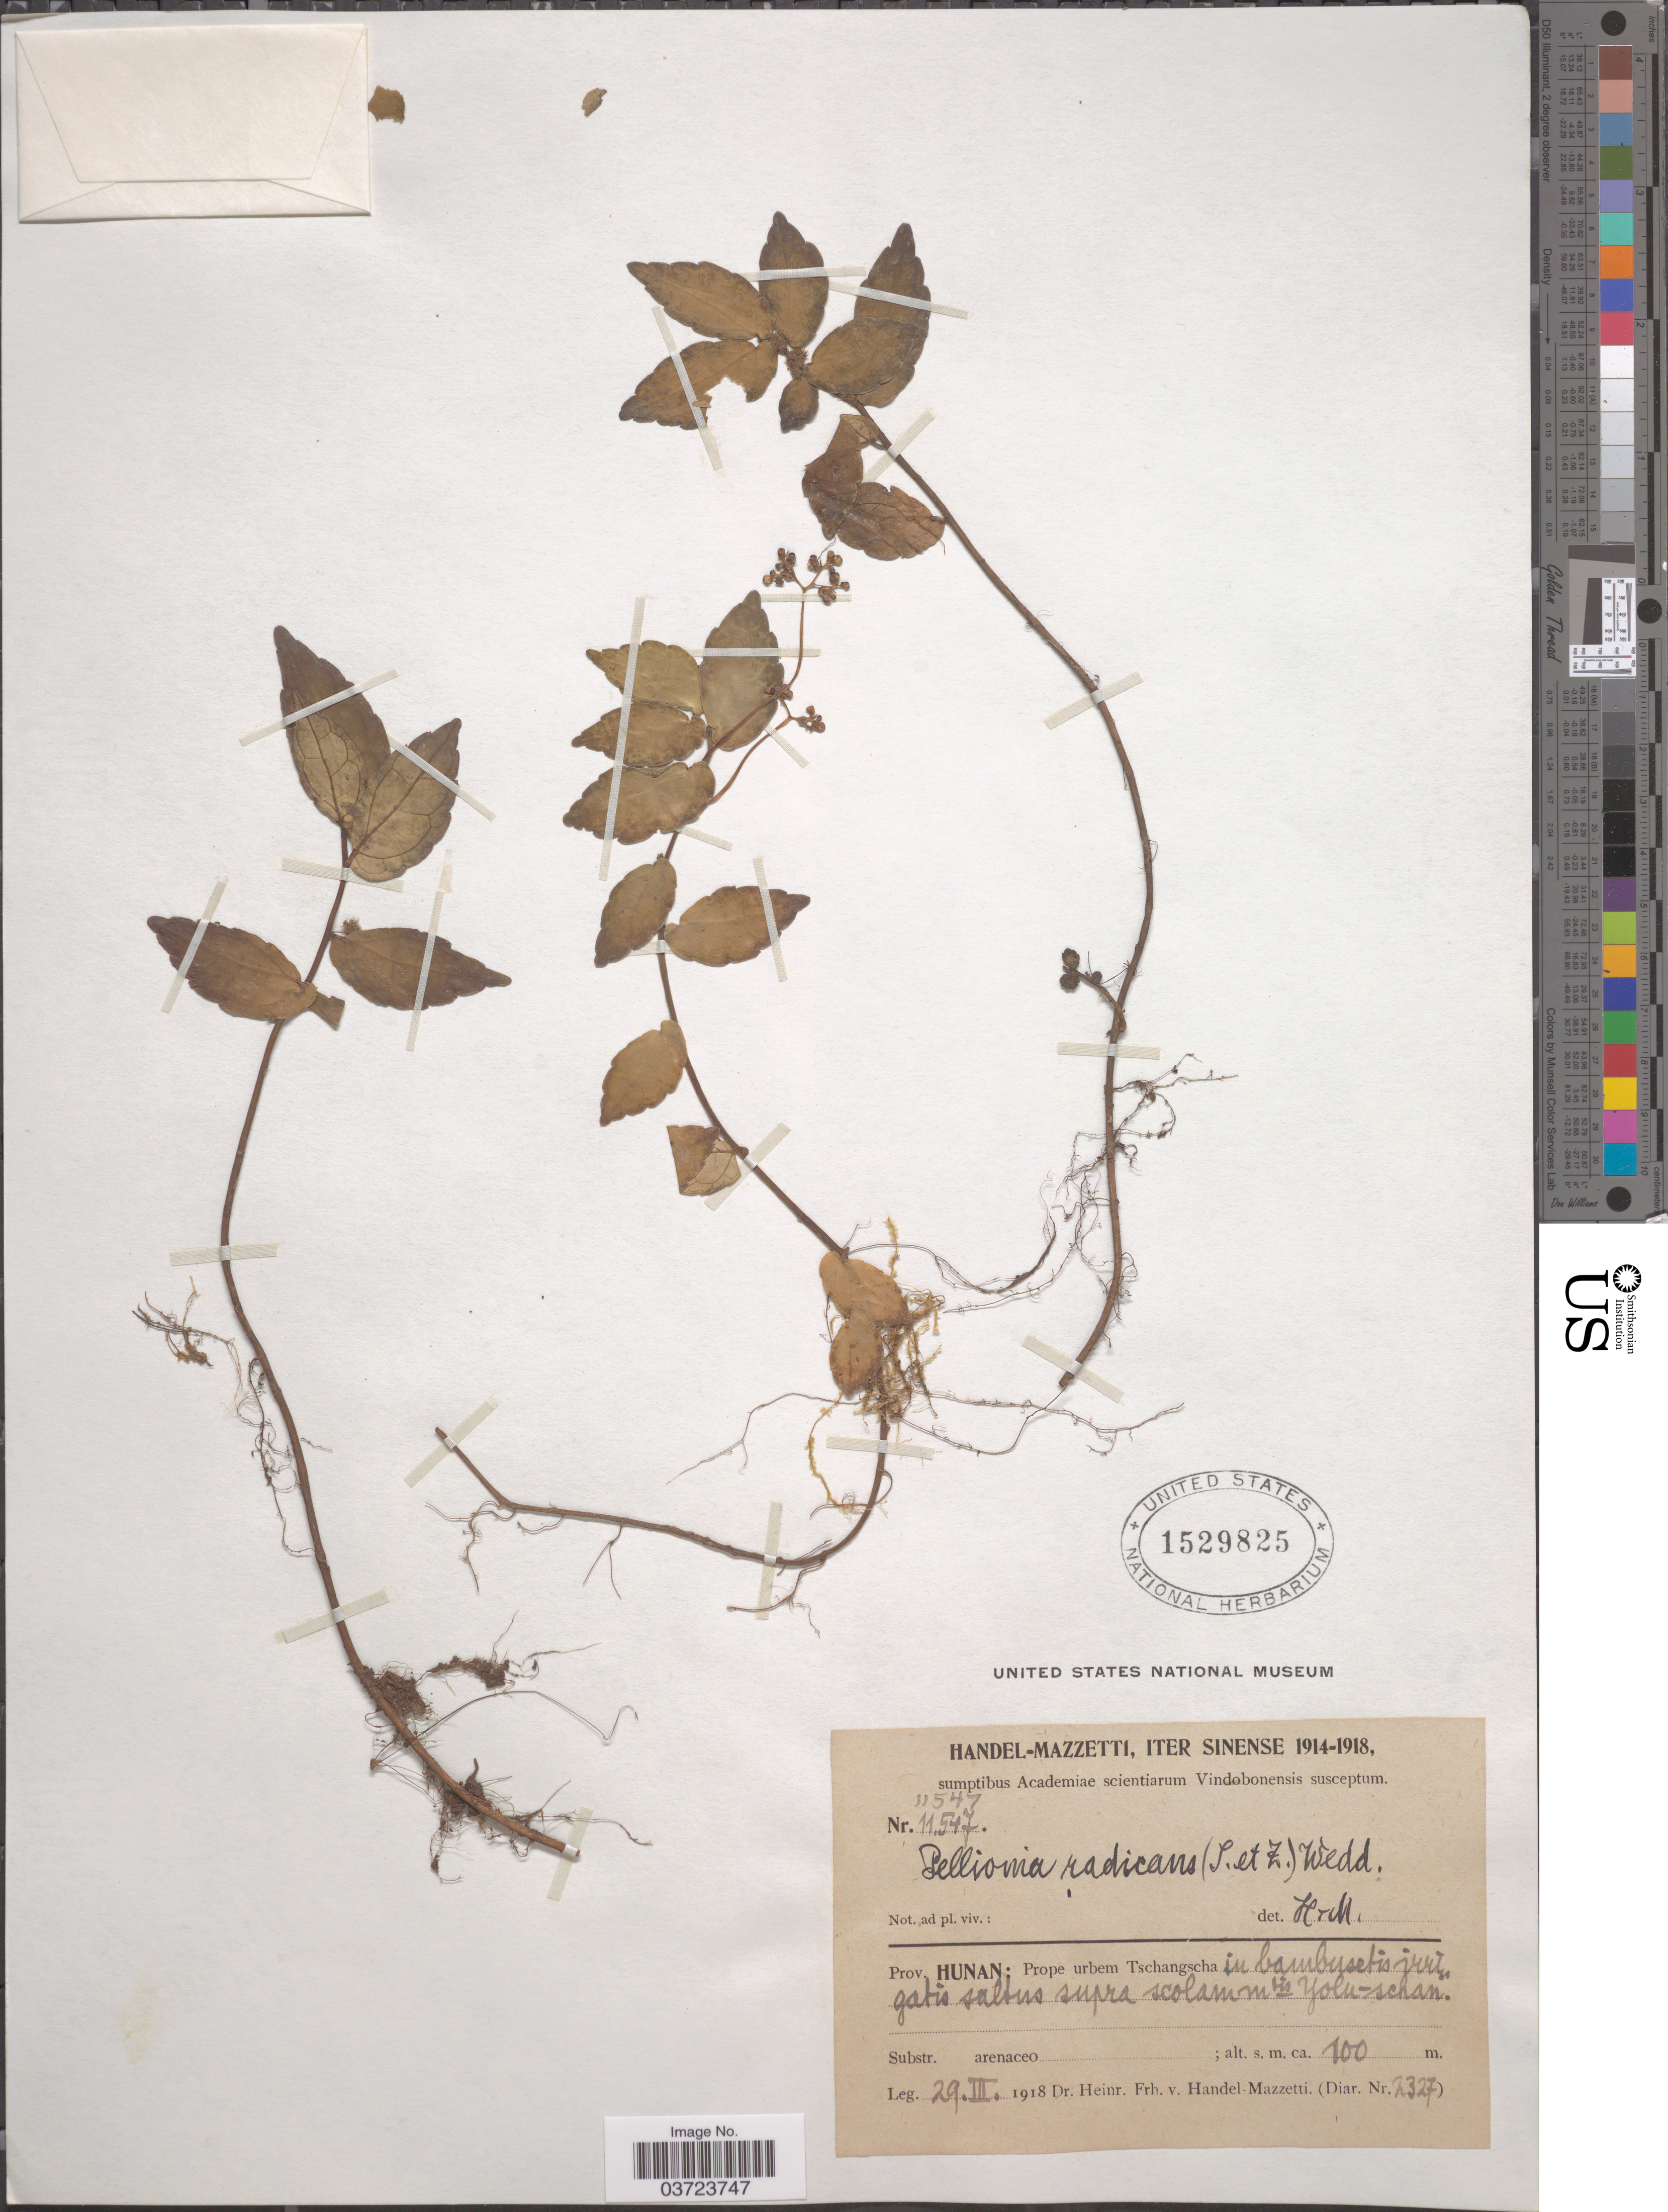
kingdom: Plantae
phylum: Tracheophyta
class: Magnoliopsida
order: Rosales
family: Urticaceae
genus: Pellionia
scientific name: Pellionia radicans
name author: (Siebold & Zucc.) Wedd.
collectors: H. Handel-Mazzetti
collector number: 11547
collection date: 1918-03-29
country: China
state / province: Hunan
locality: Iter Sinense. Prope urbem Tschangscha in bambysetis jrri [interpreted], gatis saltus supra scolanumtis [interpreted] Yolu-schan.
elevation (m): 100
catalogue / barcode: US 1529825